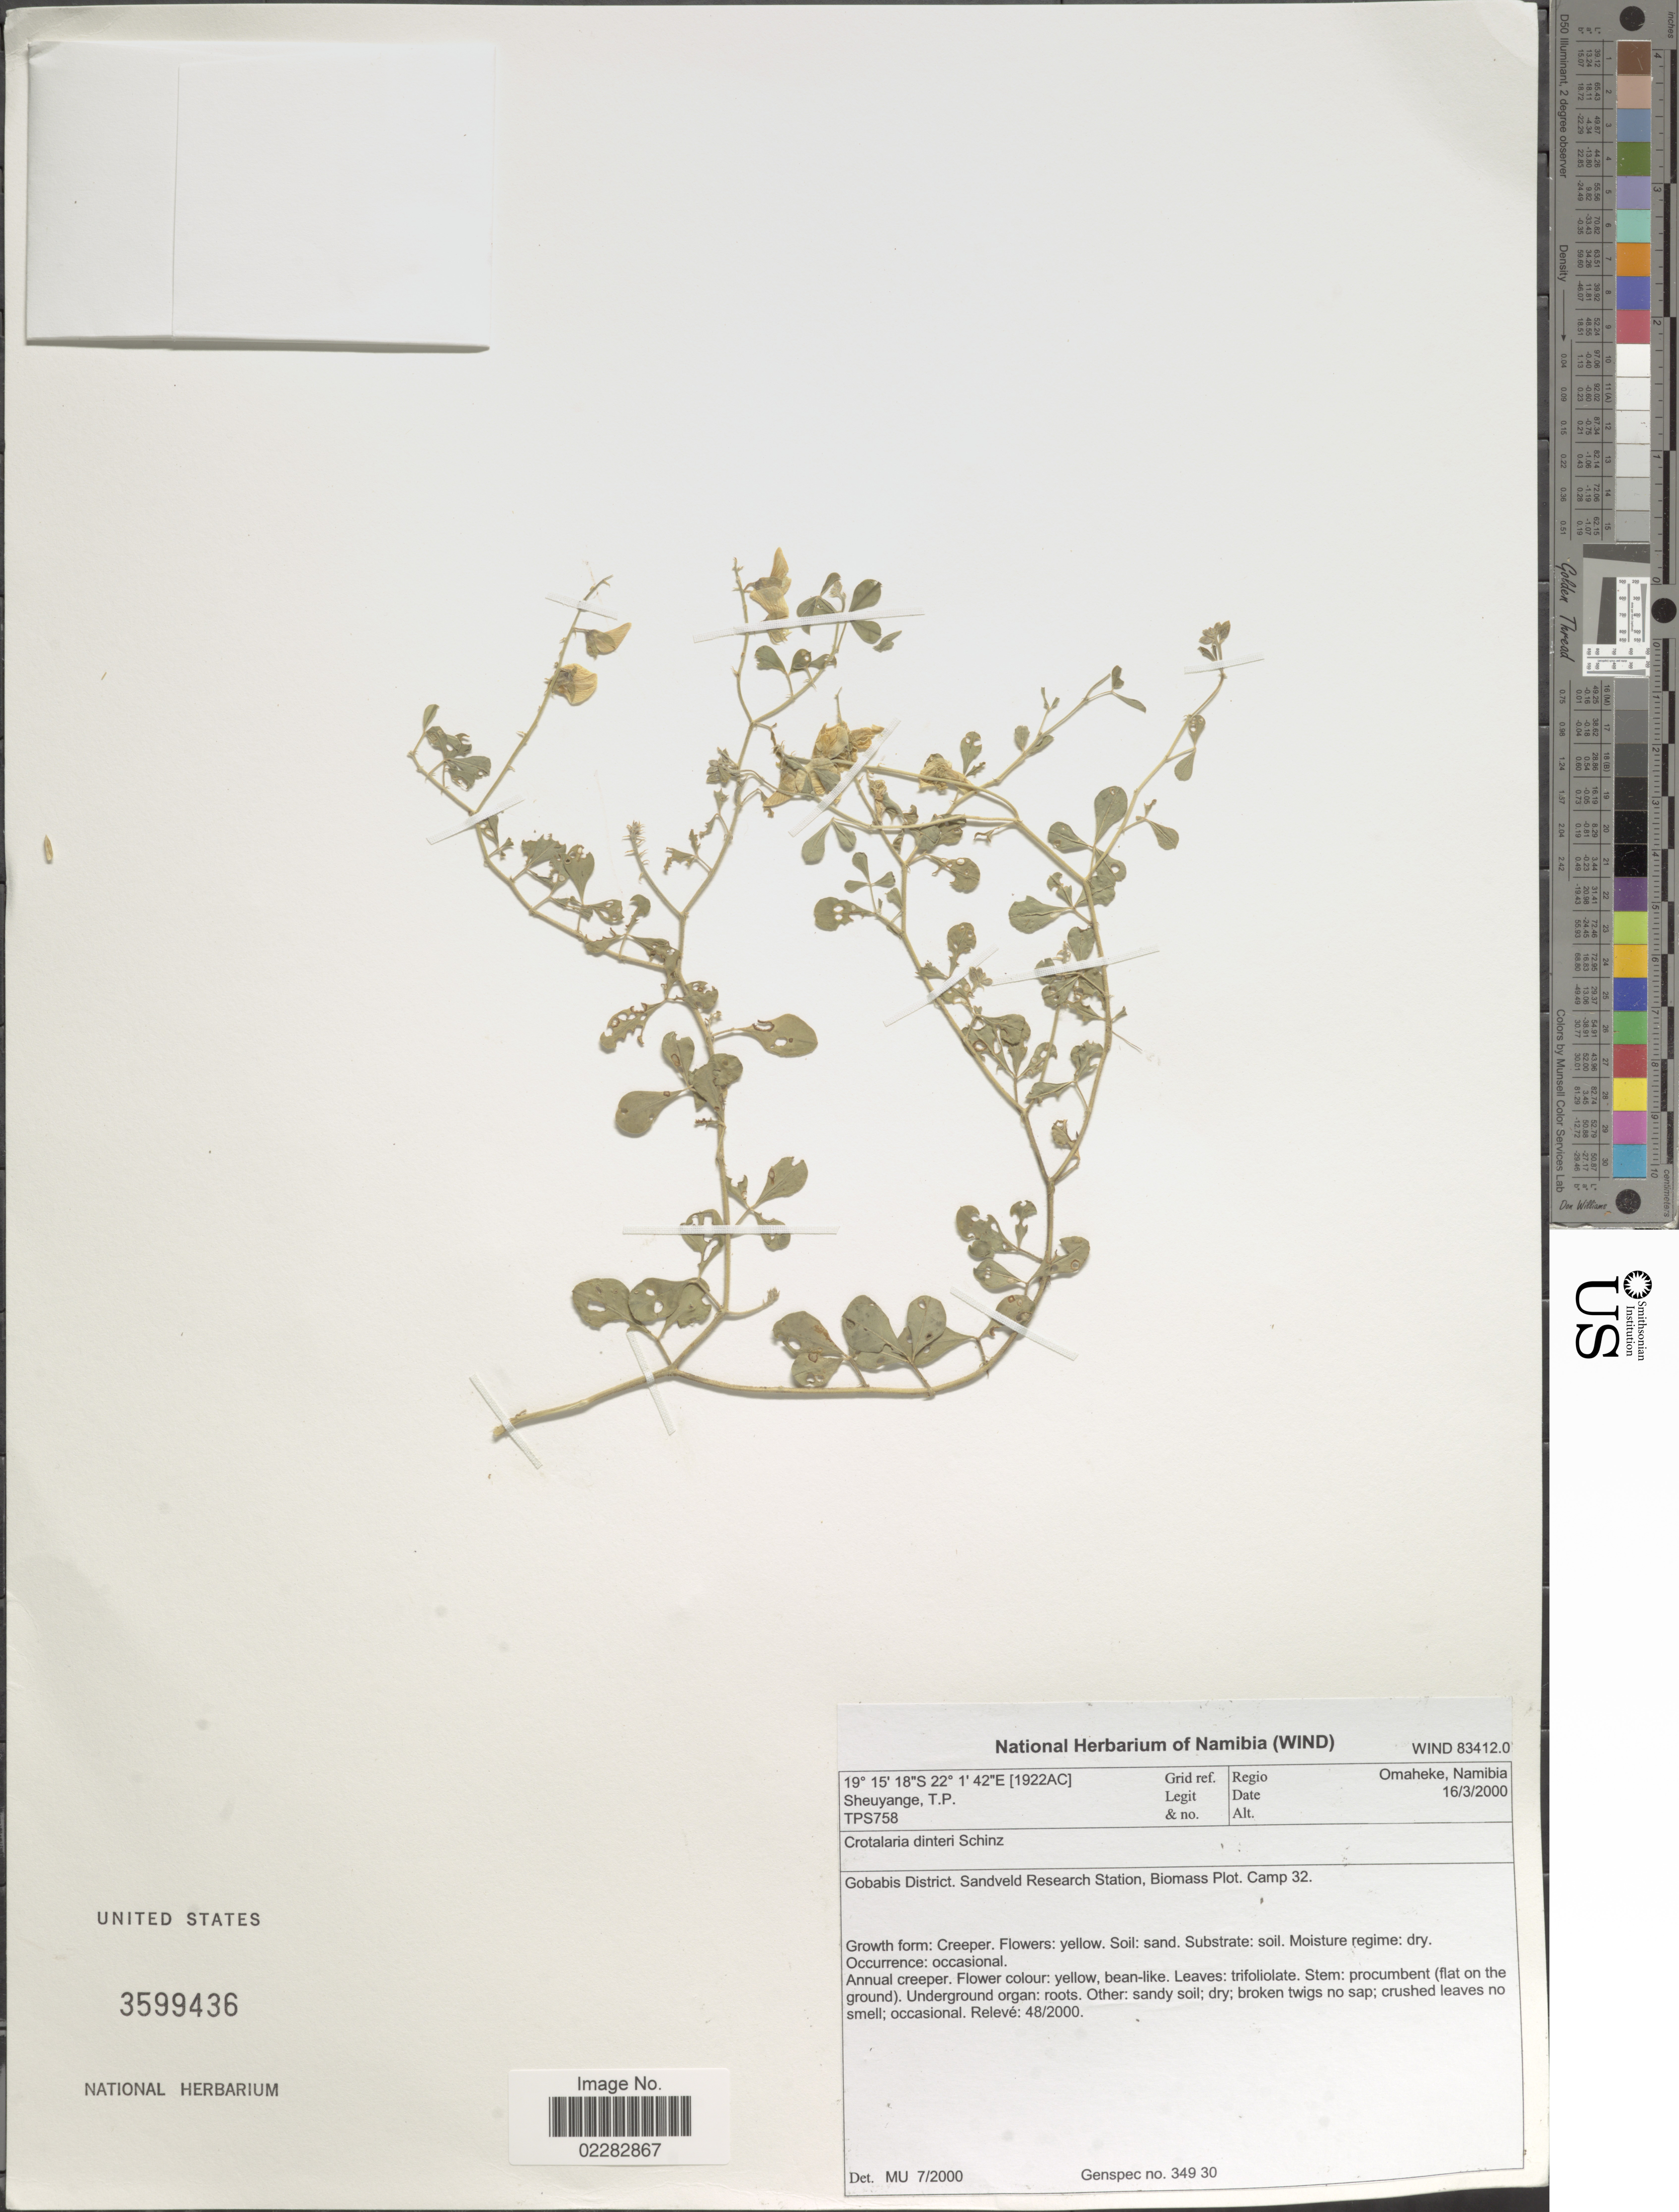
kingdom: Plantae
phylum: Tracheophyta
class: Magnoliopsida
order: Fabales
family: Fabaceae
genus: Crotalaria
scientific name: Crotalaria dinteri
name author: Schinz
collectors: T. Sheuyange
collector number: TPS758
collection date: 2000-03-16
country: Namibia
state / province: Omaheke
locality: Gobabis District, Sandveld Research Station, Biomass plot, Camp 32.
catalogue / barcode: US 3599436